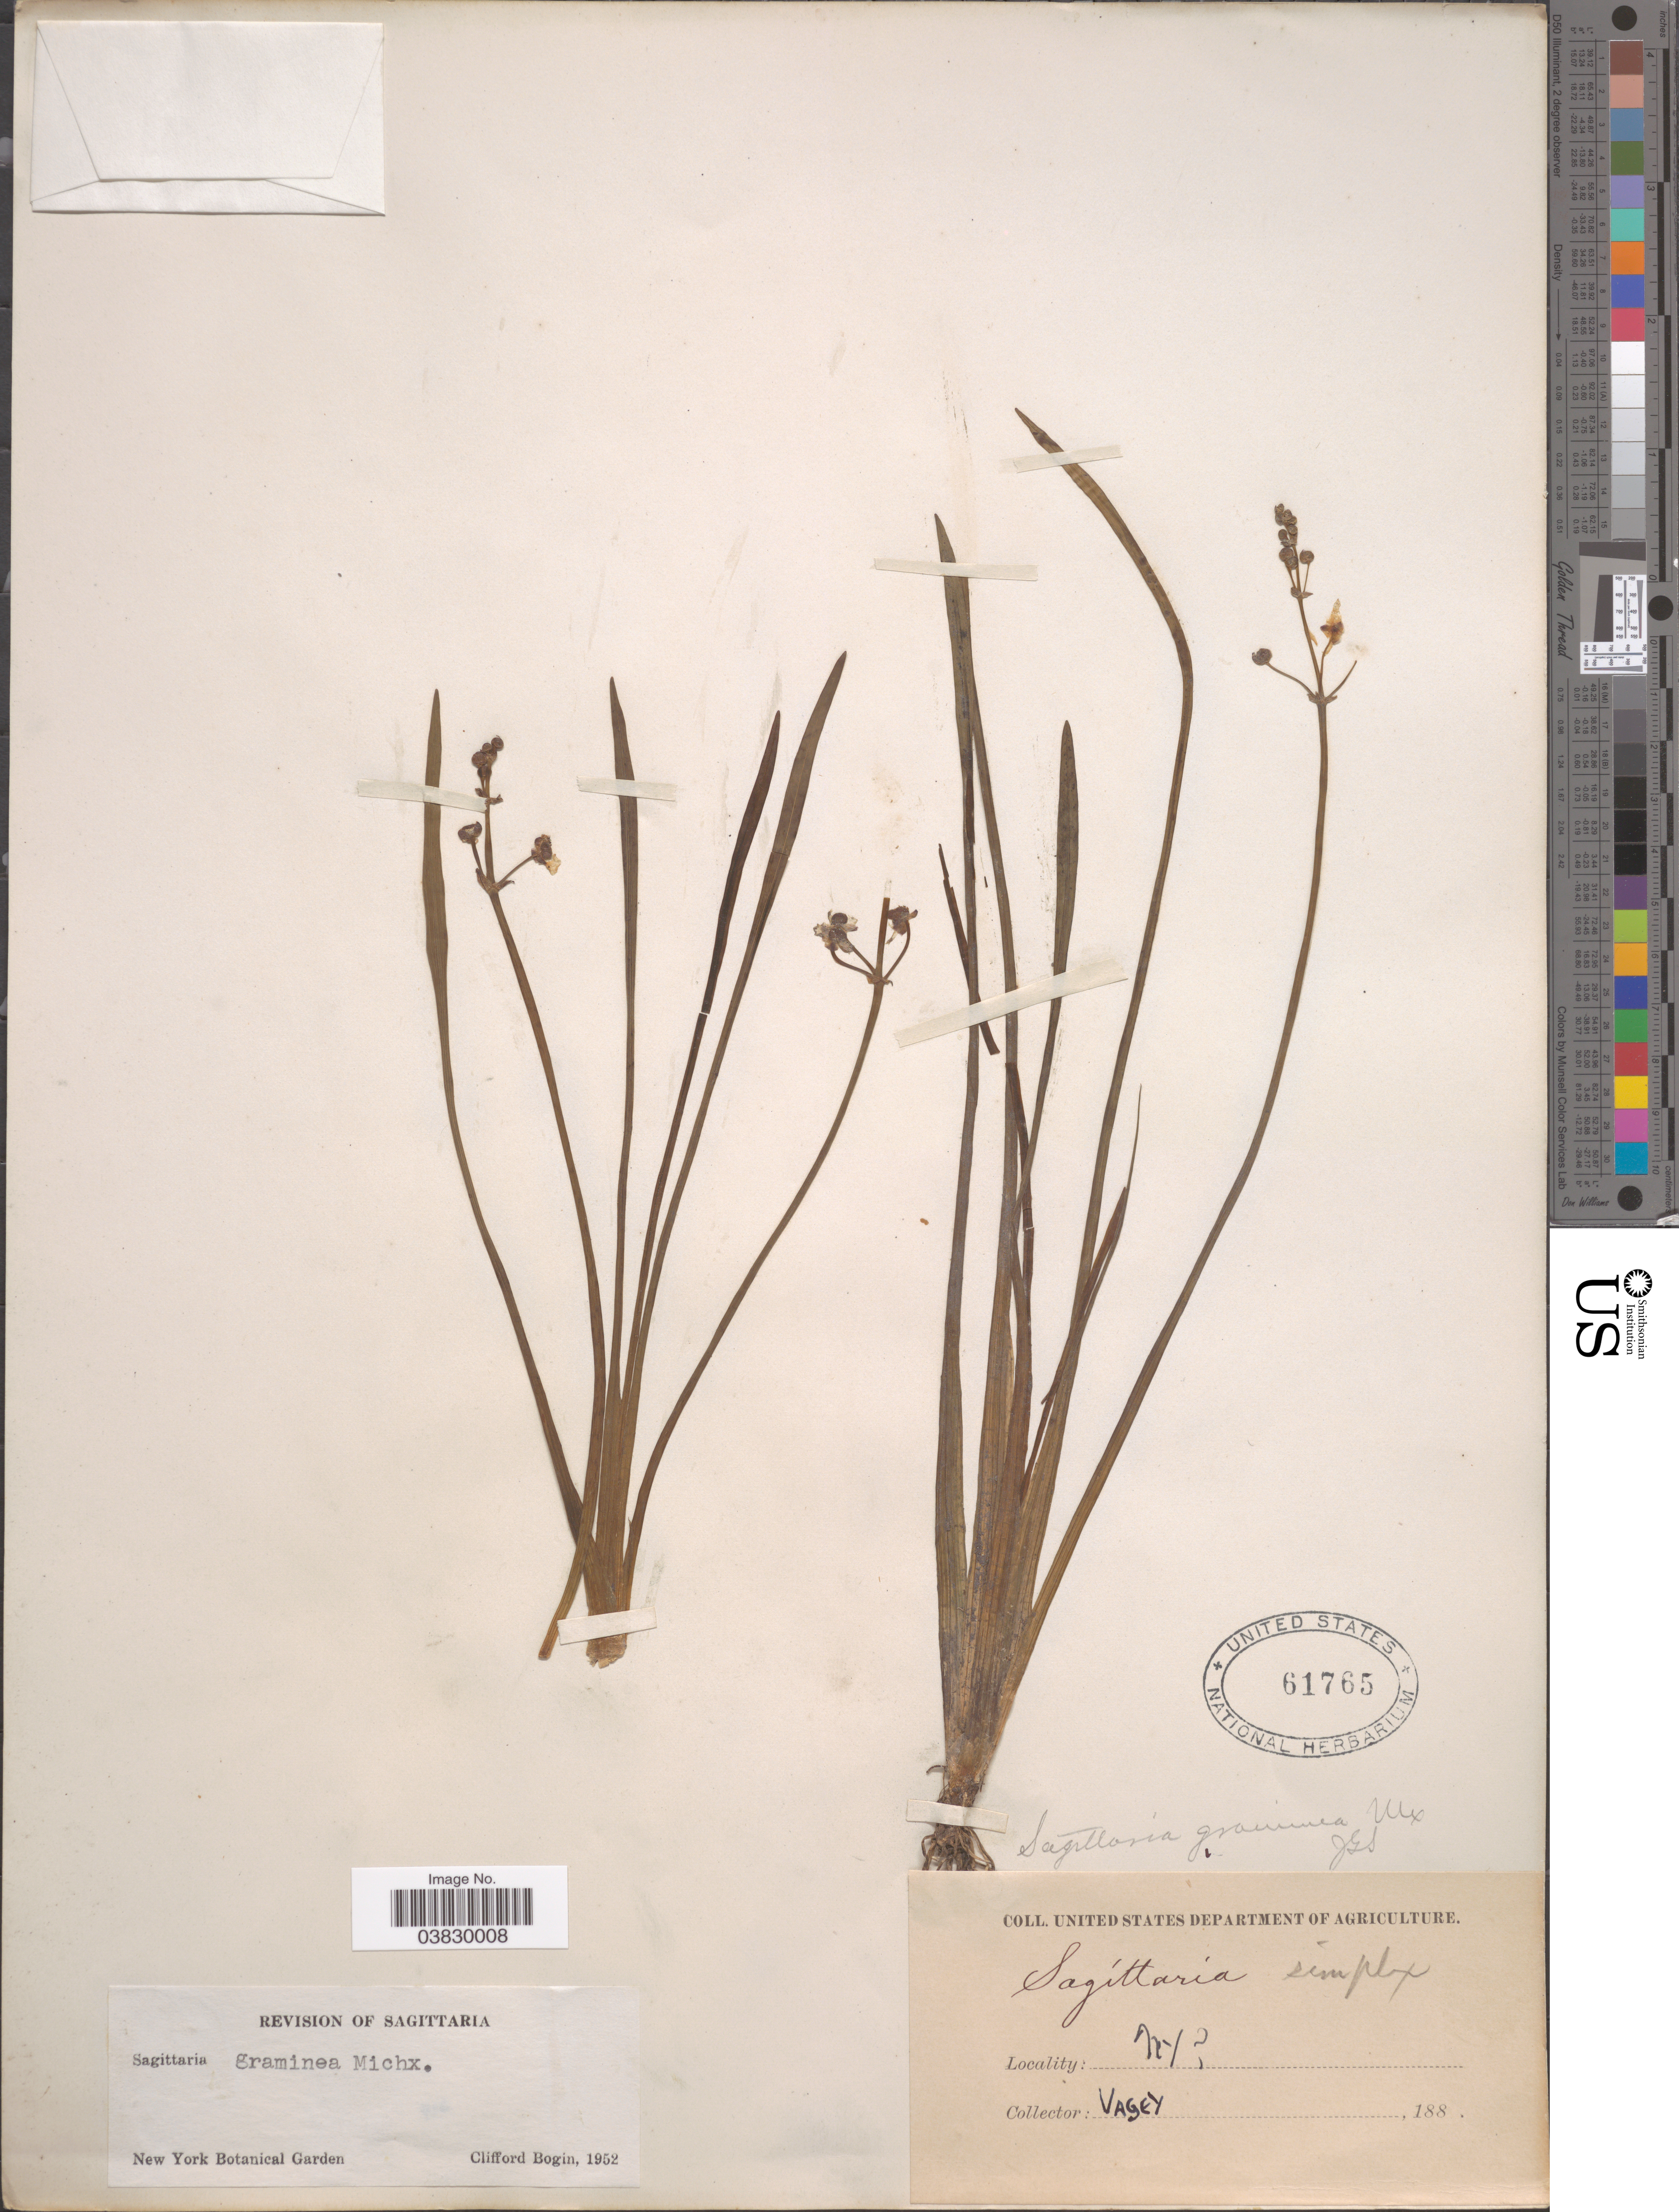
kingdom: Plantae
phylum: Tracheophyta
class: Liliopsida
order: Alismatales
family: Alismataceae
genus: Sagittaria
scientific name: Sagittaria graminea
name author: Michx.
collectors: Vasey, --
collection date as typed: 188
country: United States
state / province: New York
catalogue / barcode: US 61765